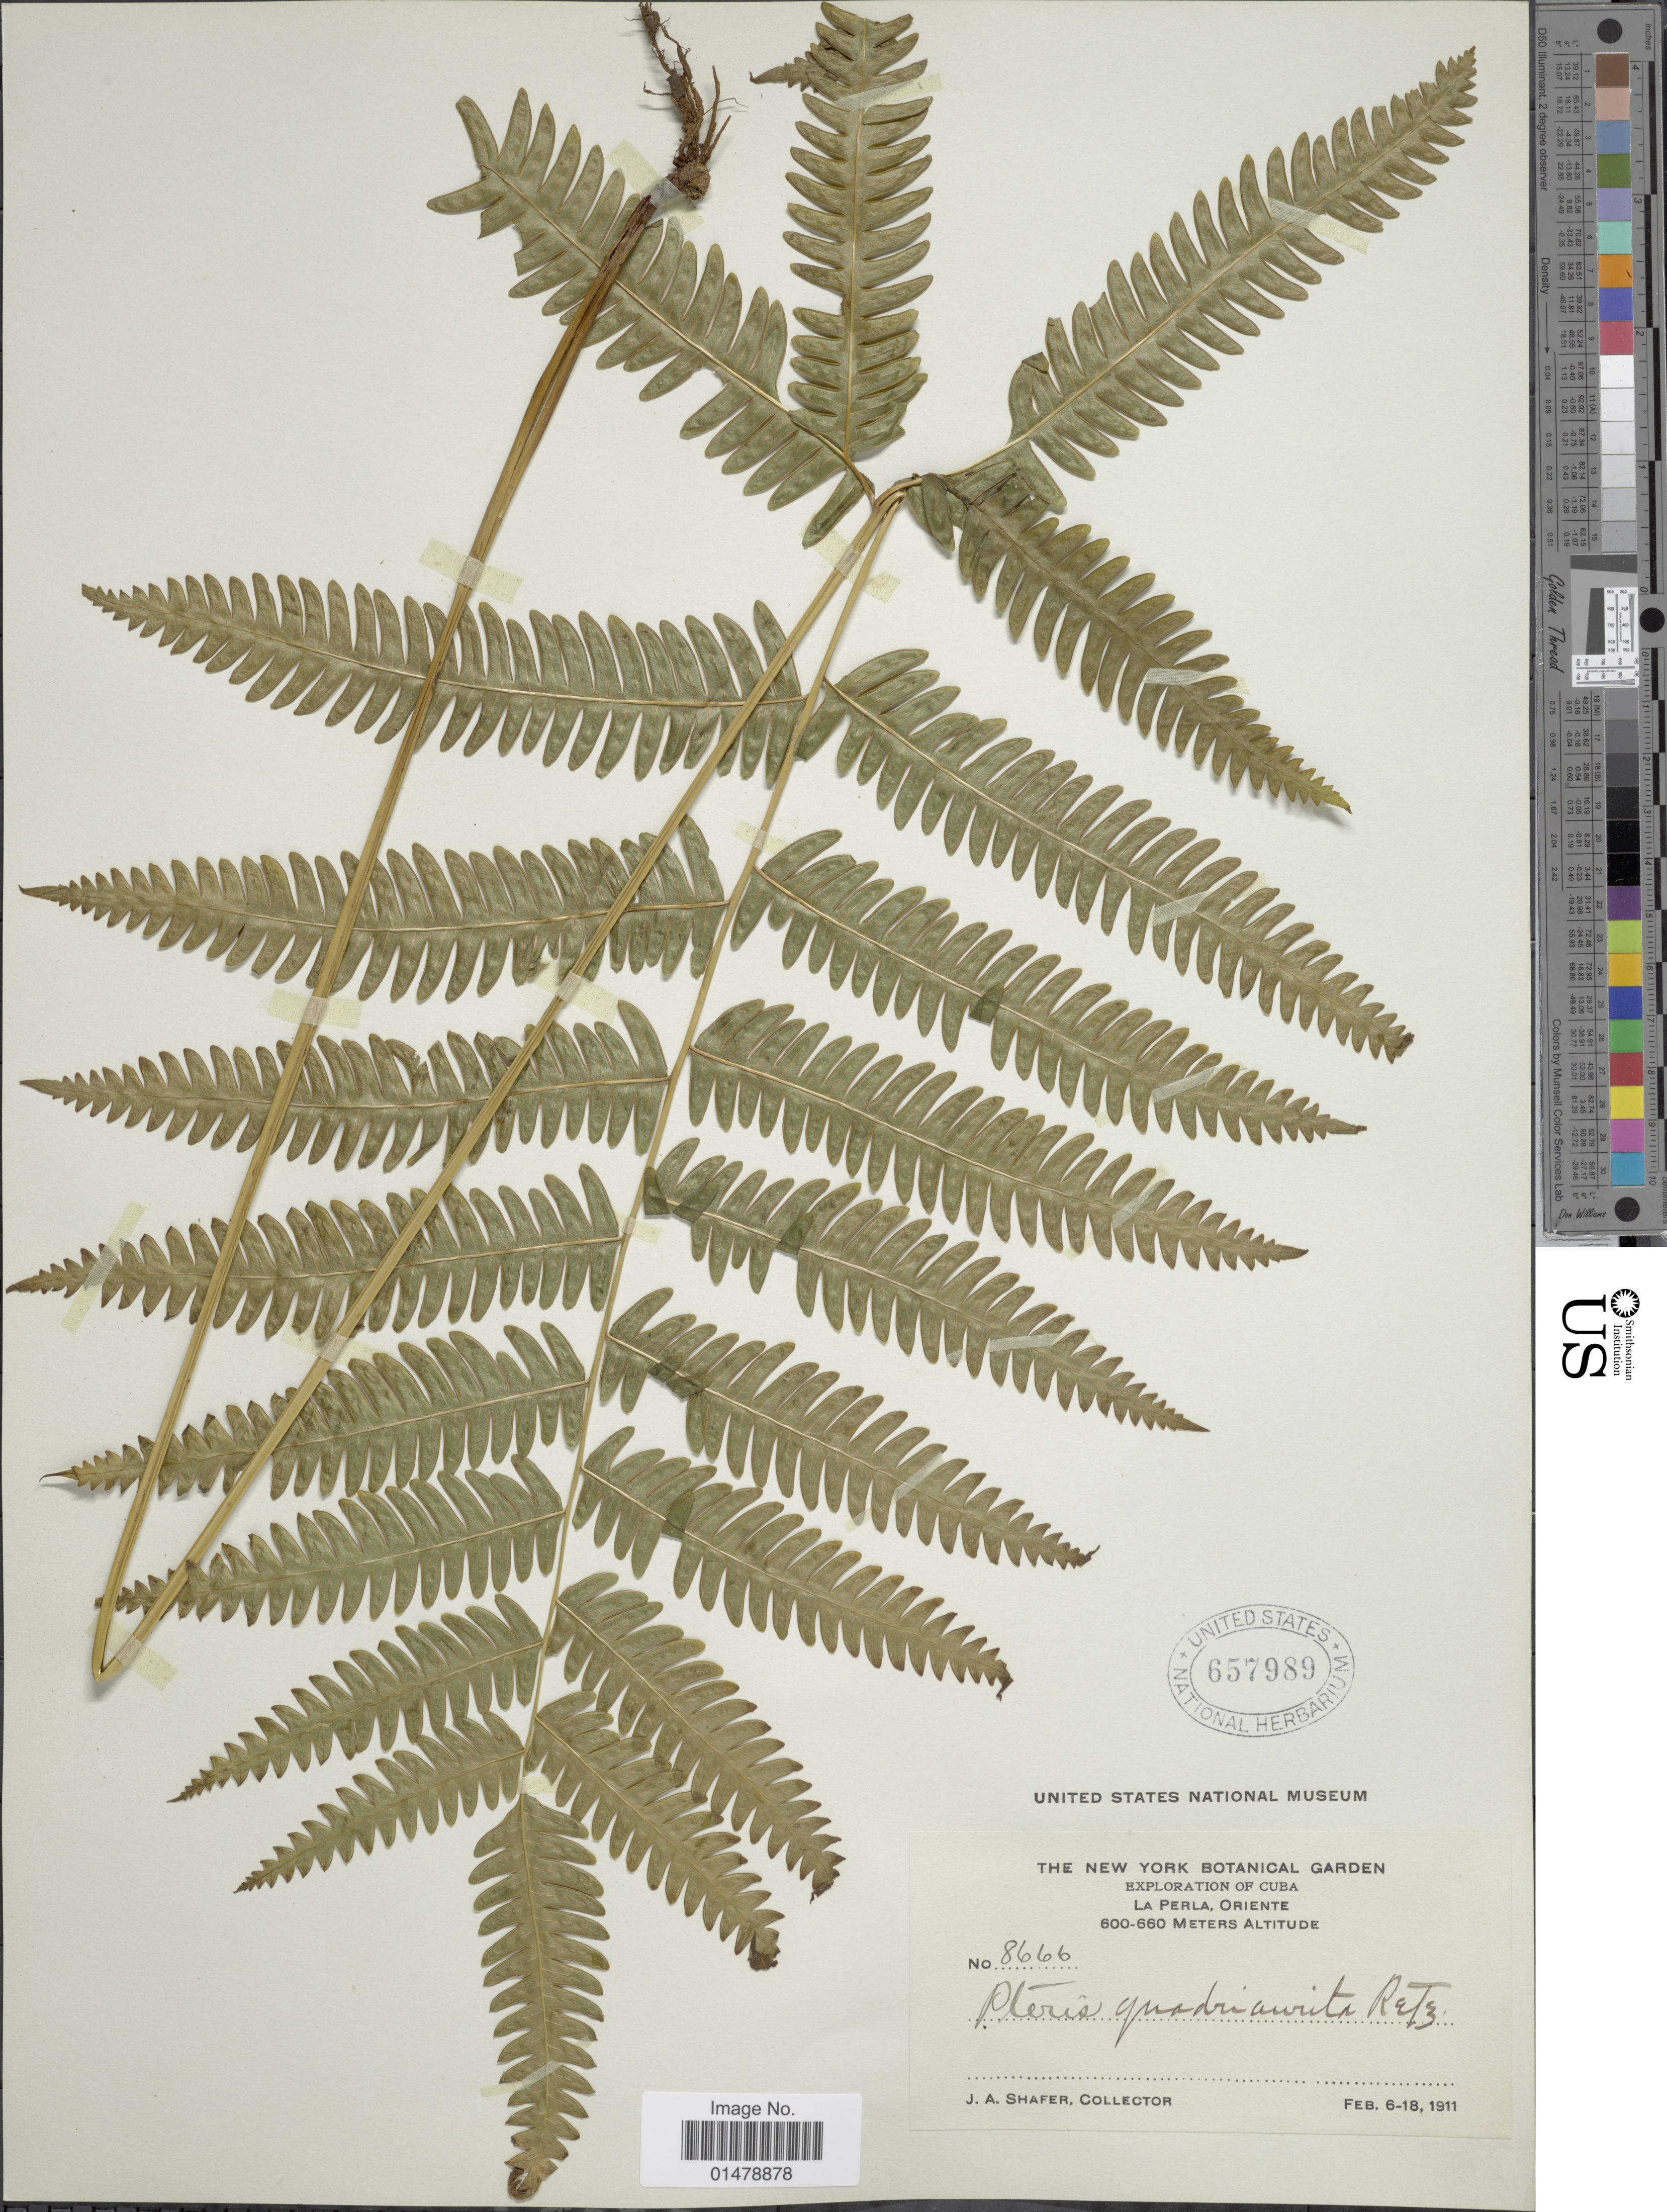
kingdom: Plantae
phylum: Tracheophyta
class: Polypodiopsida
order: Polypodiales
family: Pteridaceae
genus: Pteris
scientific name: Pteris quadriaurita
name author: Retz.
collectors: J. A. Shafer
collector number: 8666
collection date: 1911-02-06/1911-02-18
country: Cuba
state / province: Oriente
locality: La Perla.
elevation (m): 600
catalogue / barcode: US 657989